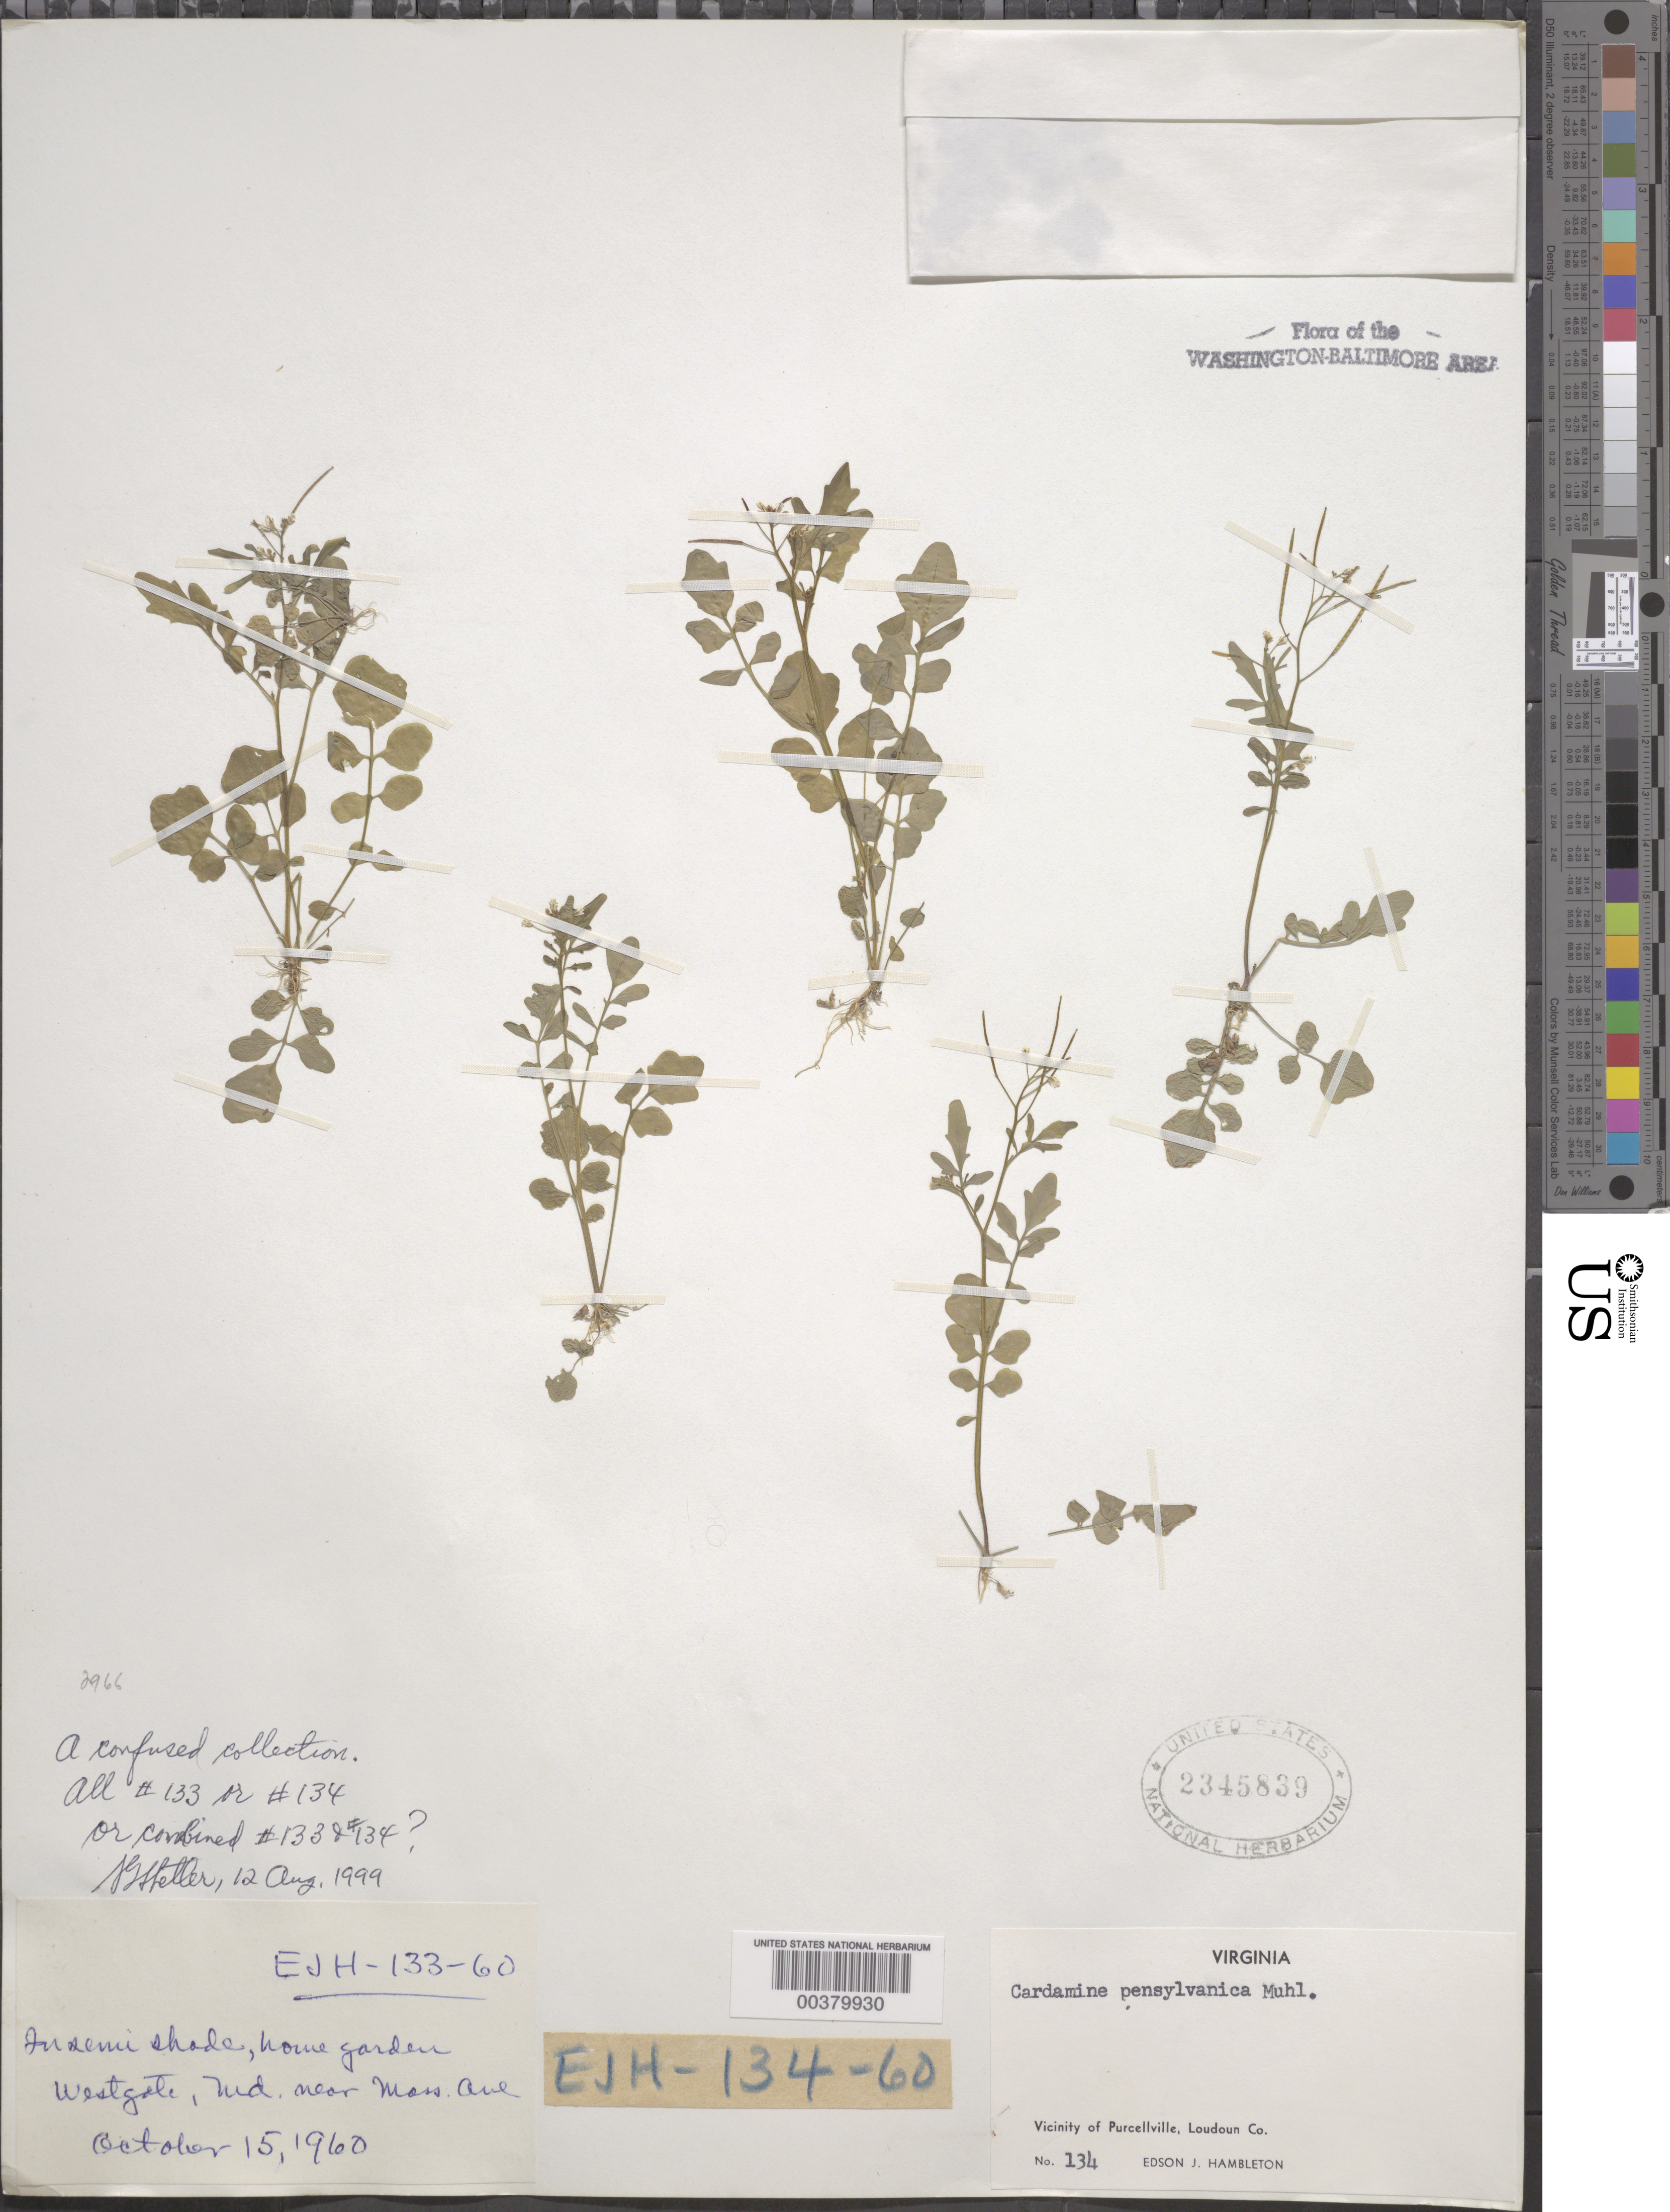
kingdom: Plantae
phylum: Tracheophyta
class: Magnoliopsida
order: Brassicales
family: Brassicaceae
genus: Cardamine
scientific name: Cardamine pensylvanica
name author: Muhl. ex Willd.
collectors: E. Hambleton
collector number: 134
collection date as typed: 15 Oct 1960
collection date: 1960-10-15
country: United States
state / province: Virginia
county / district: Loudoun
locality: Purcellville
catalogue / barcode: US 2345839